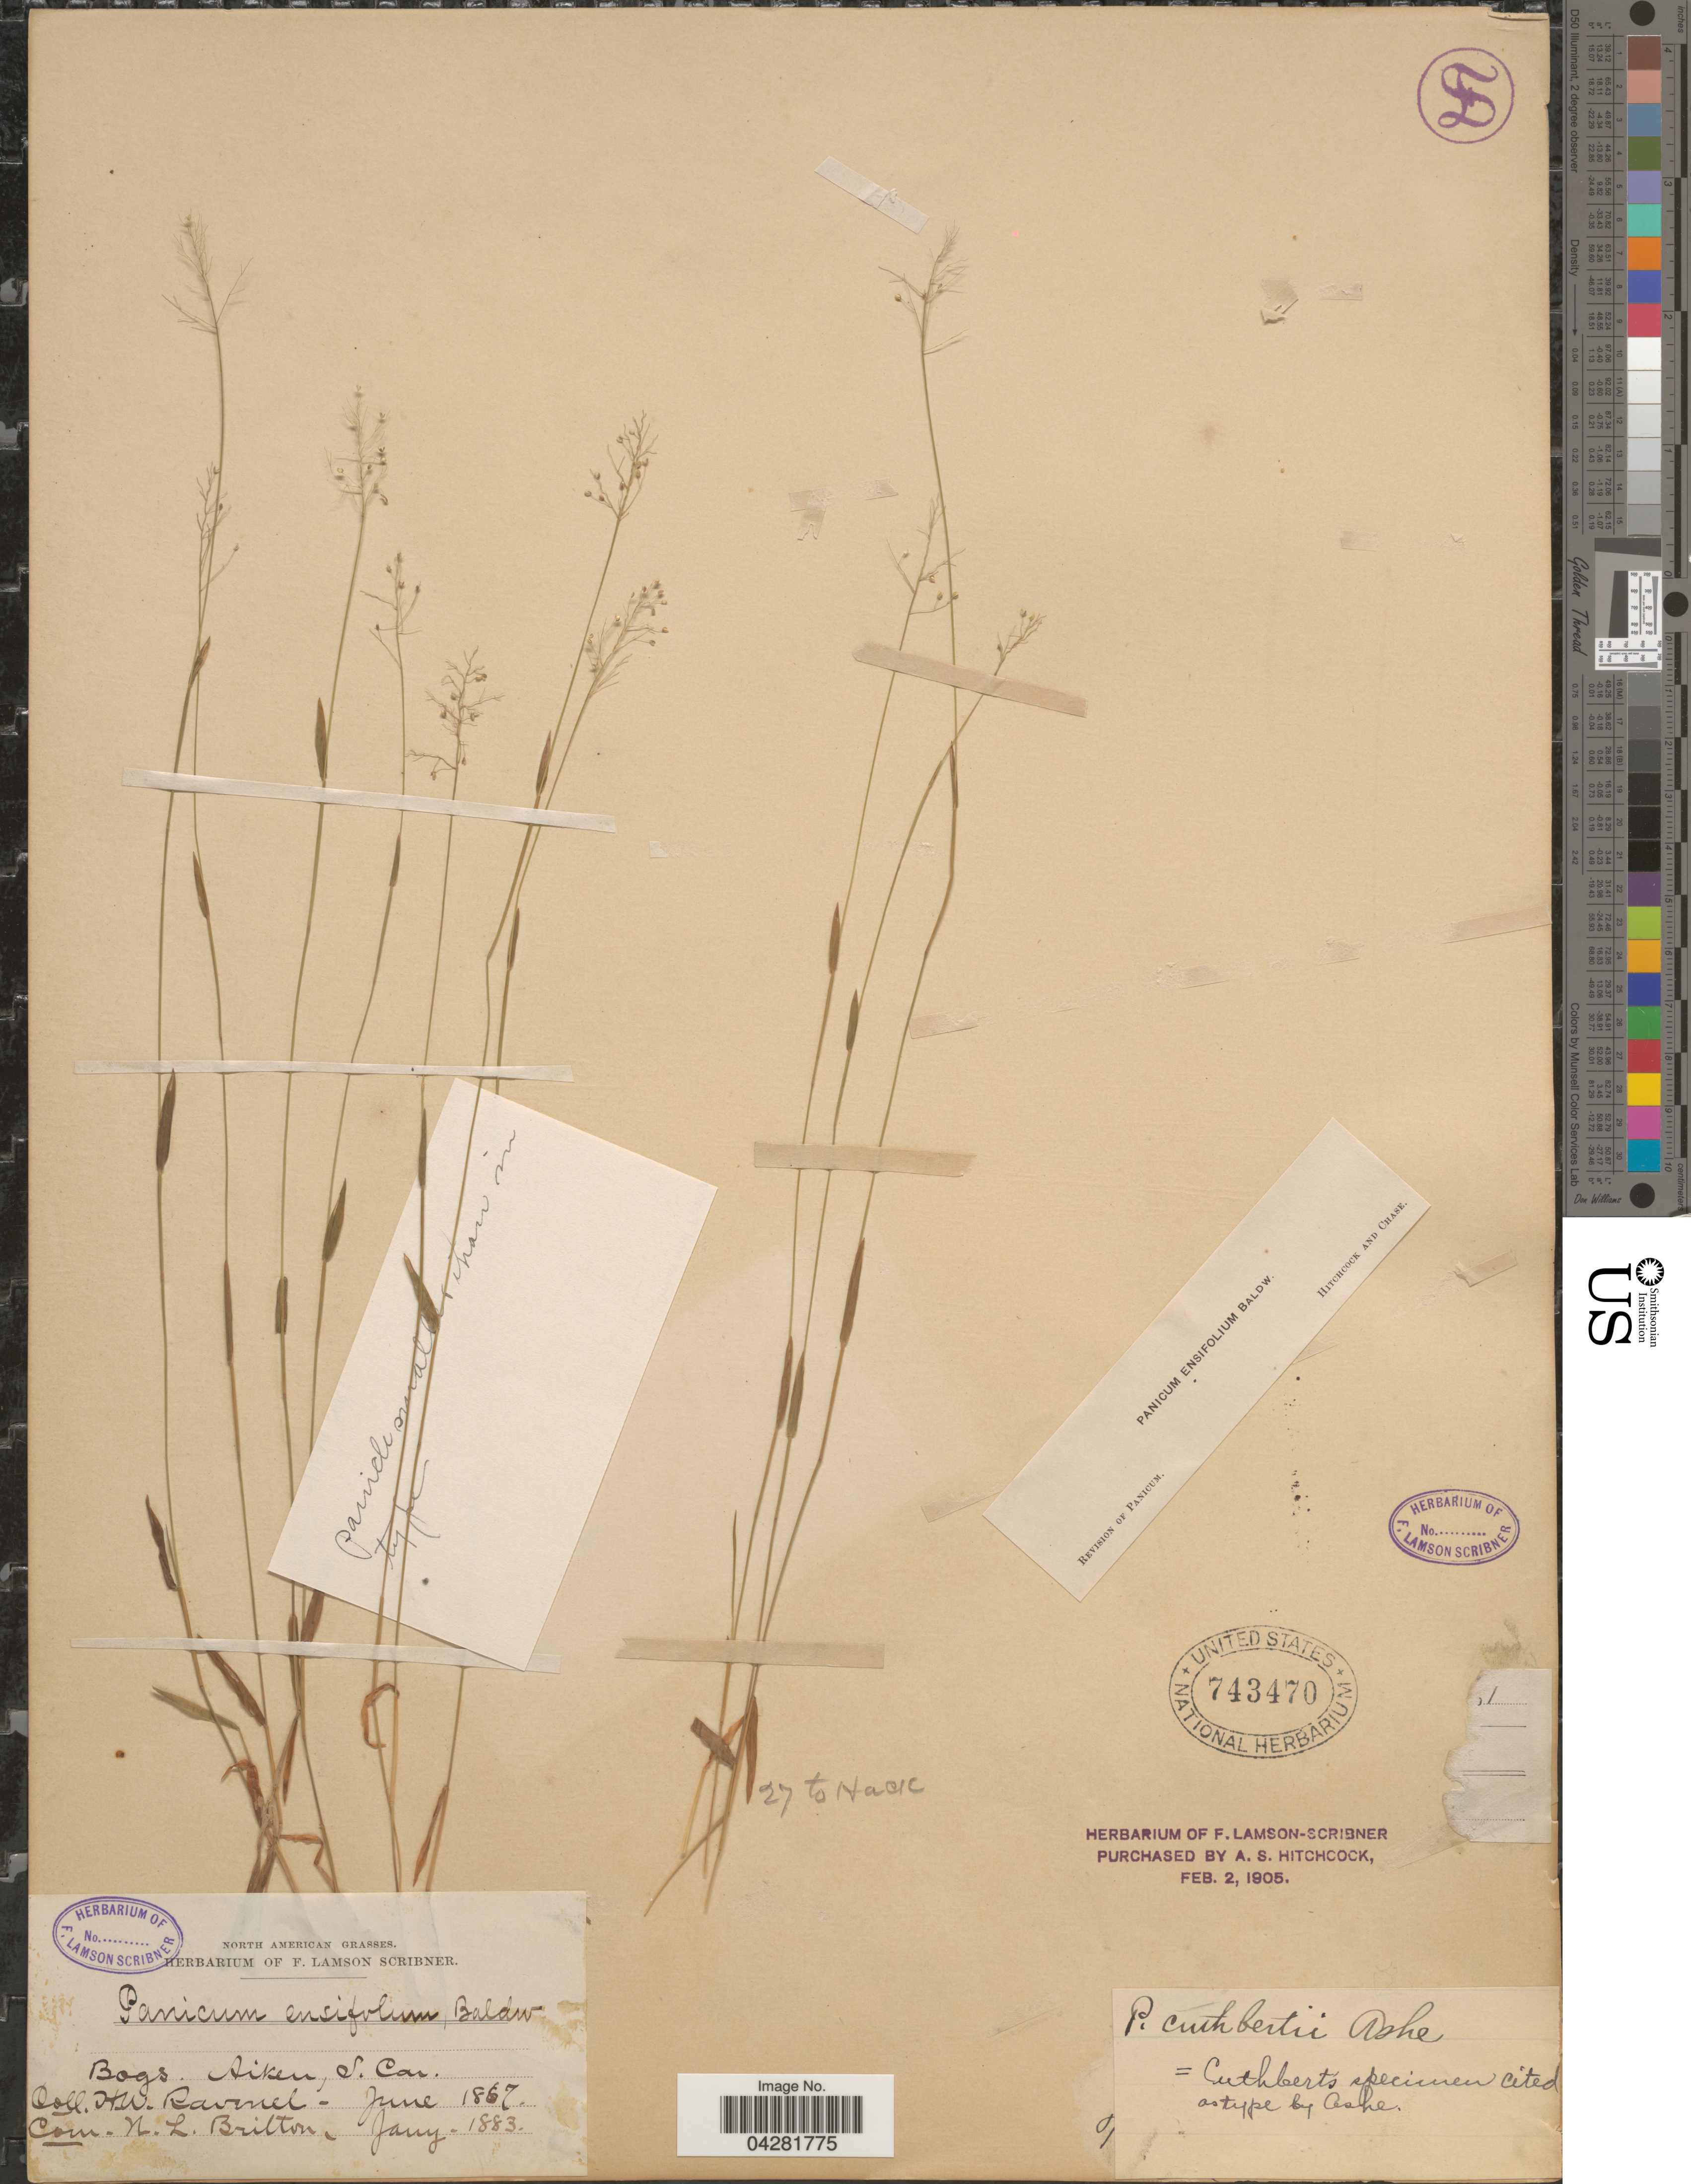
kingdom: Plantae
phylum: Tracheophyta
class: Liliopsida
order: Poales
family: Poaceae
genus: Dichanthelium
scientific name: Dichanthelium ensifolium var. ensifolium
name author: (Baldwin ex Elliot) Gould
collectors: H. Ravenel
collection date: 1867-06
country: United States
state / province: South Carolina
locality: Aiken.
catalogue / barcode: US 743470